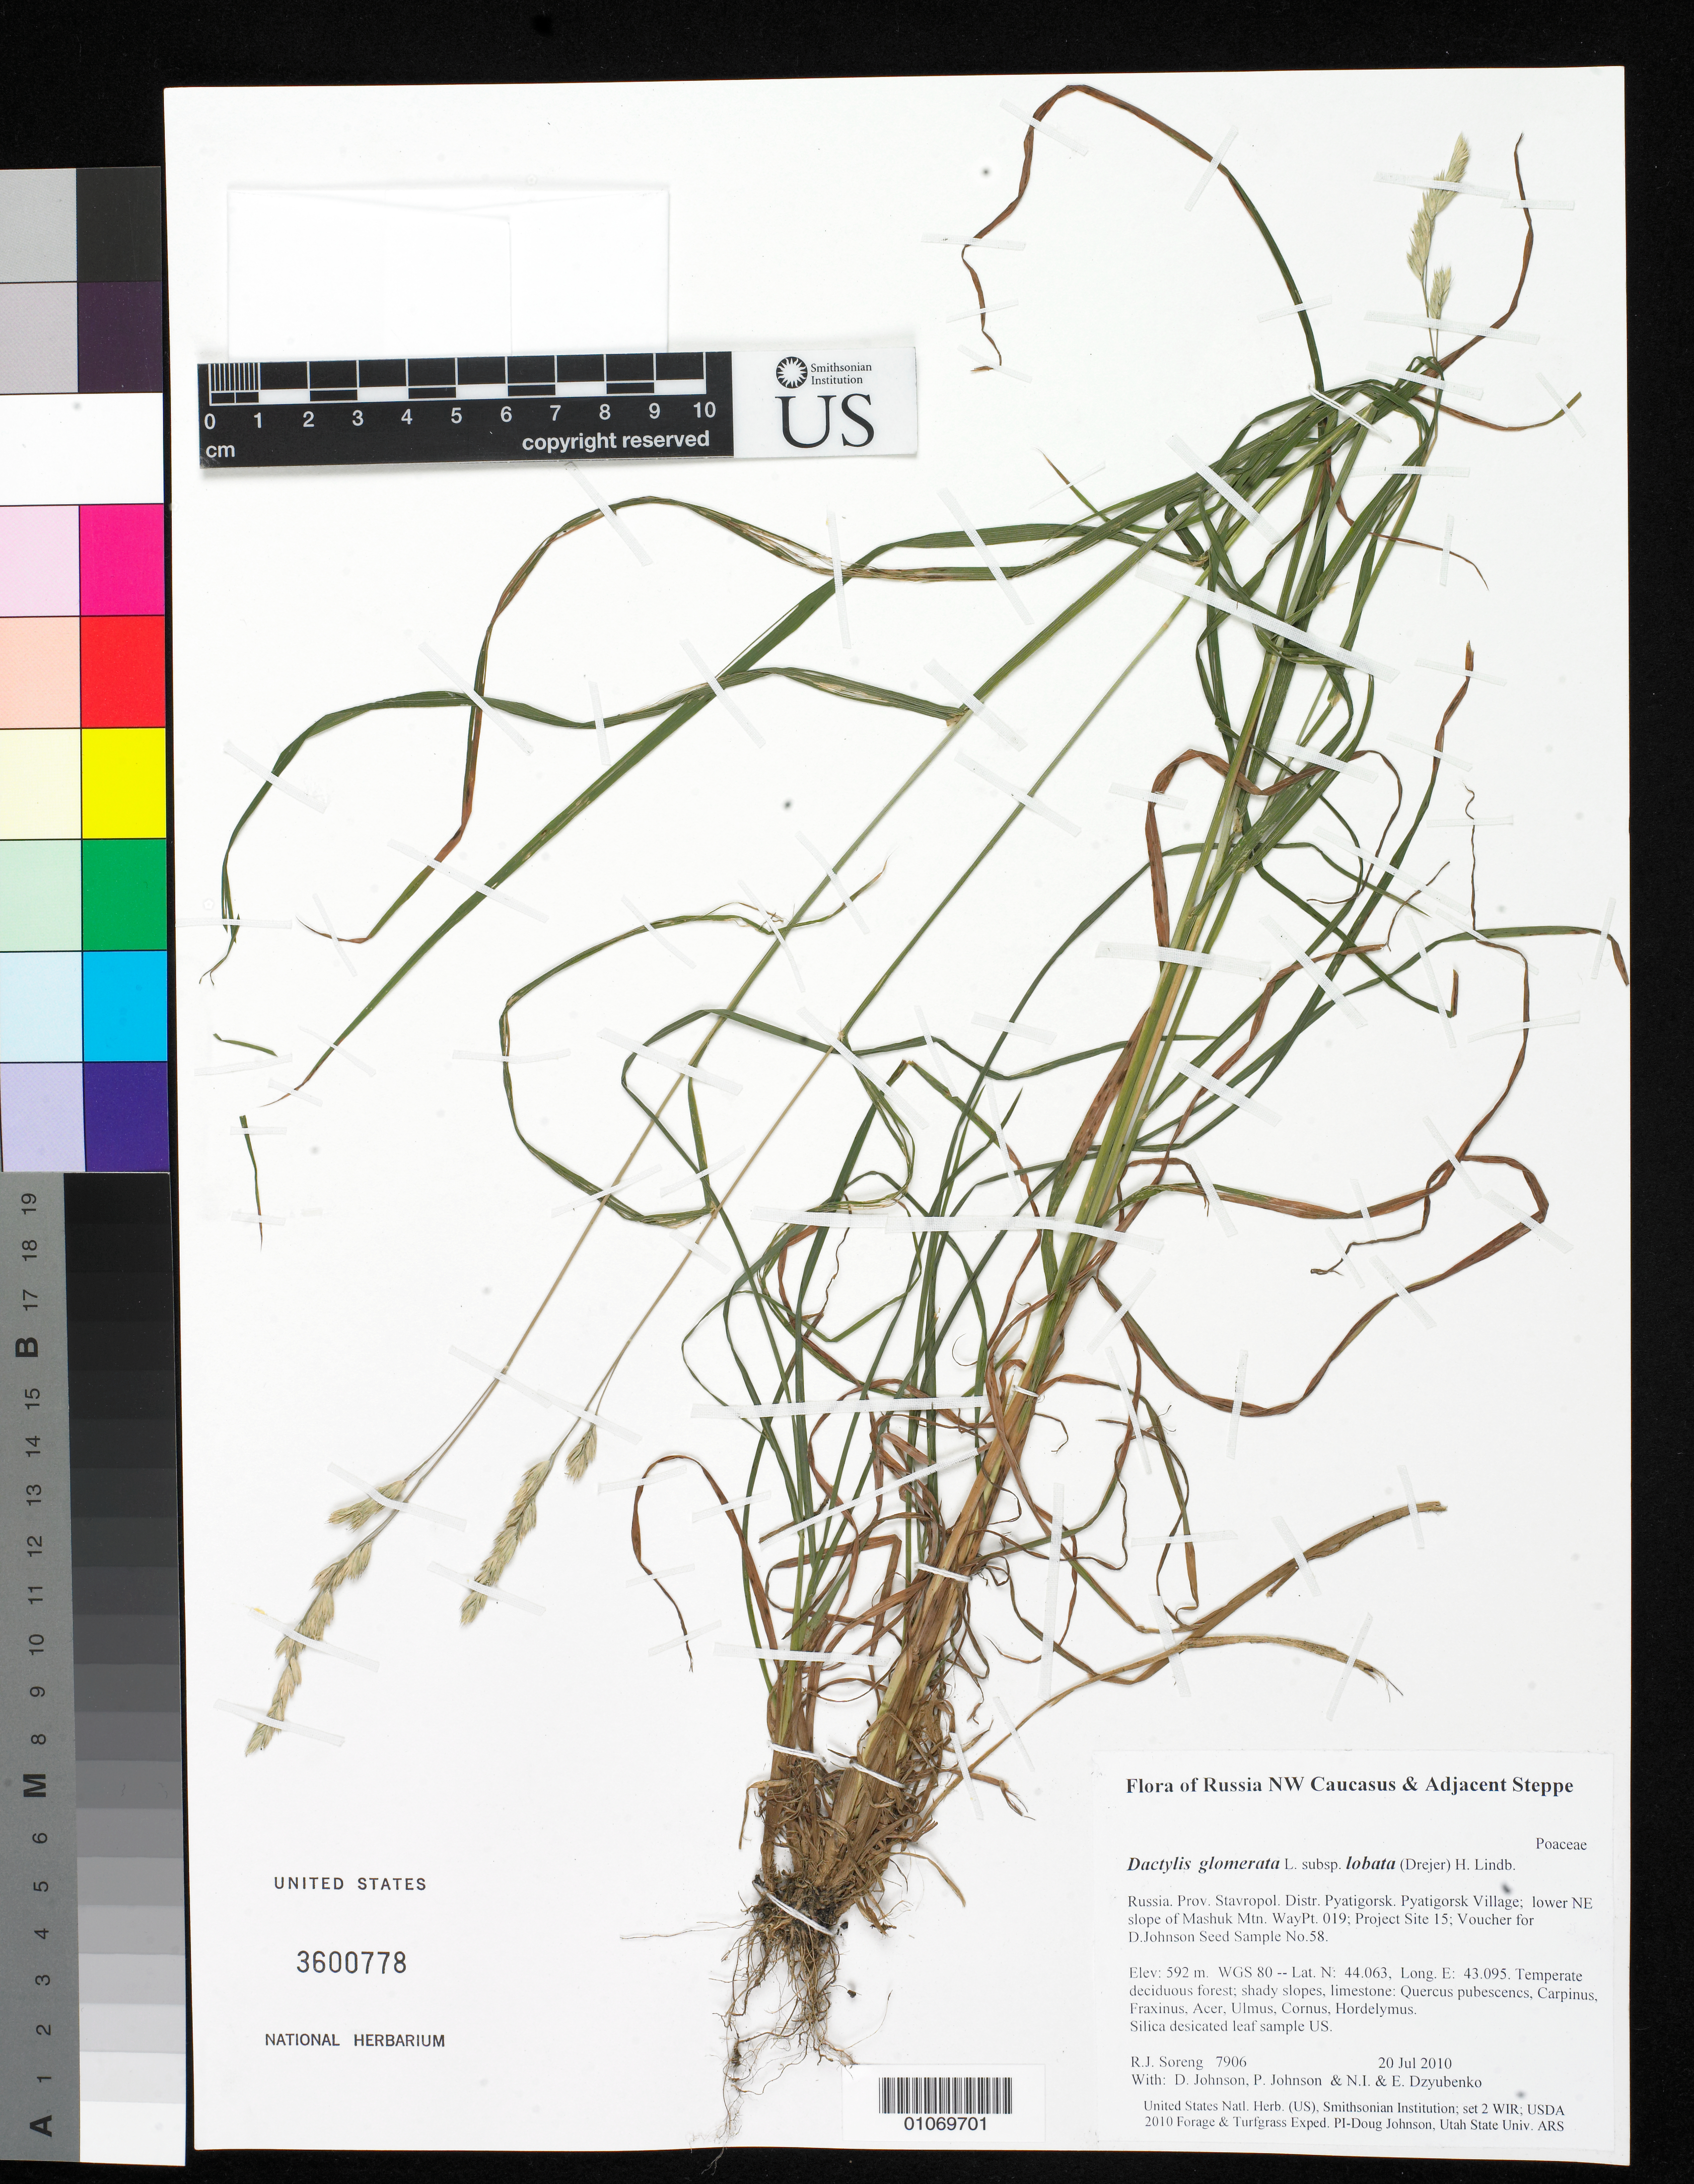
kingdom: Plantae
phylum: Tracheophyta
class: Liliopsida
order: Poales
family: Poaceae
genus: Dactylis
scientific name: Dactylis glomerata subsp. lobata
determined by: Soreng, Robert J., Research Associate (BOT), Smithsonian Institution - National Museum of Natural History (UNITED STATES)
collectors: R. J. Soreng, D. Johnson, P. Johnson, N. Dzyubenko & E. Dzyubenko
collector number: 7906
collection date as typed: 20 Jul 2010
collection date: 2010-07-20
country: Russian Federation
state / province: Stavropol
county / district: Pyatigorsk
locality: Pyatigorsk Village; lower NE slope of Mashuk Mtn.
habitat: Temperate deciduous forest; shady slopes, limestone: Quercus pubescencs, Carpinus, Fraxinus, Acer, Ulmus, Cornus, Hordelymus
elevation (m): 592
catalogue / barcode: US 3600778